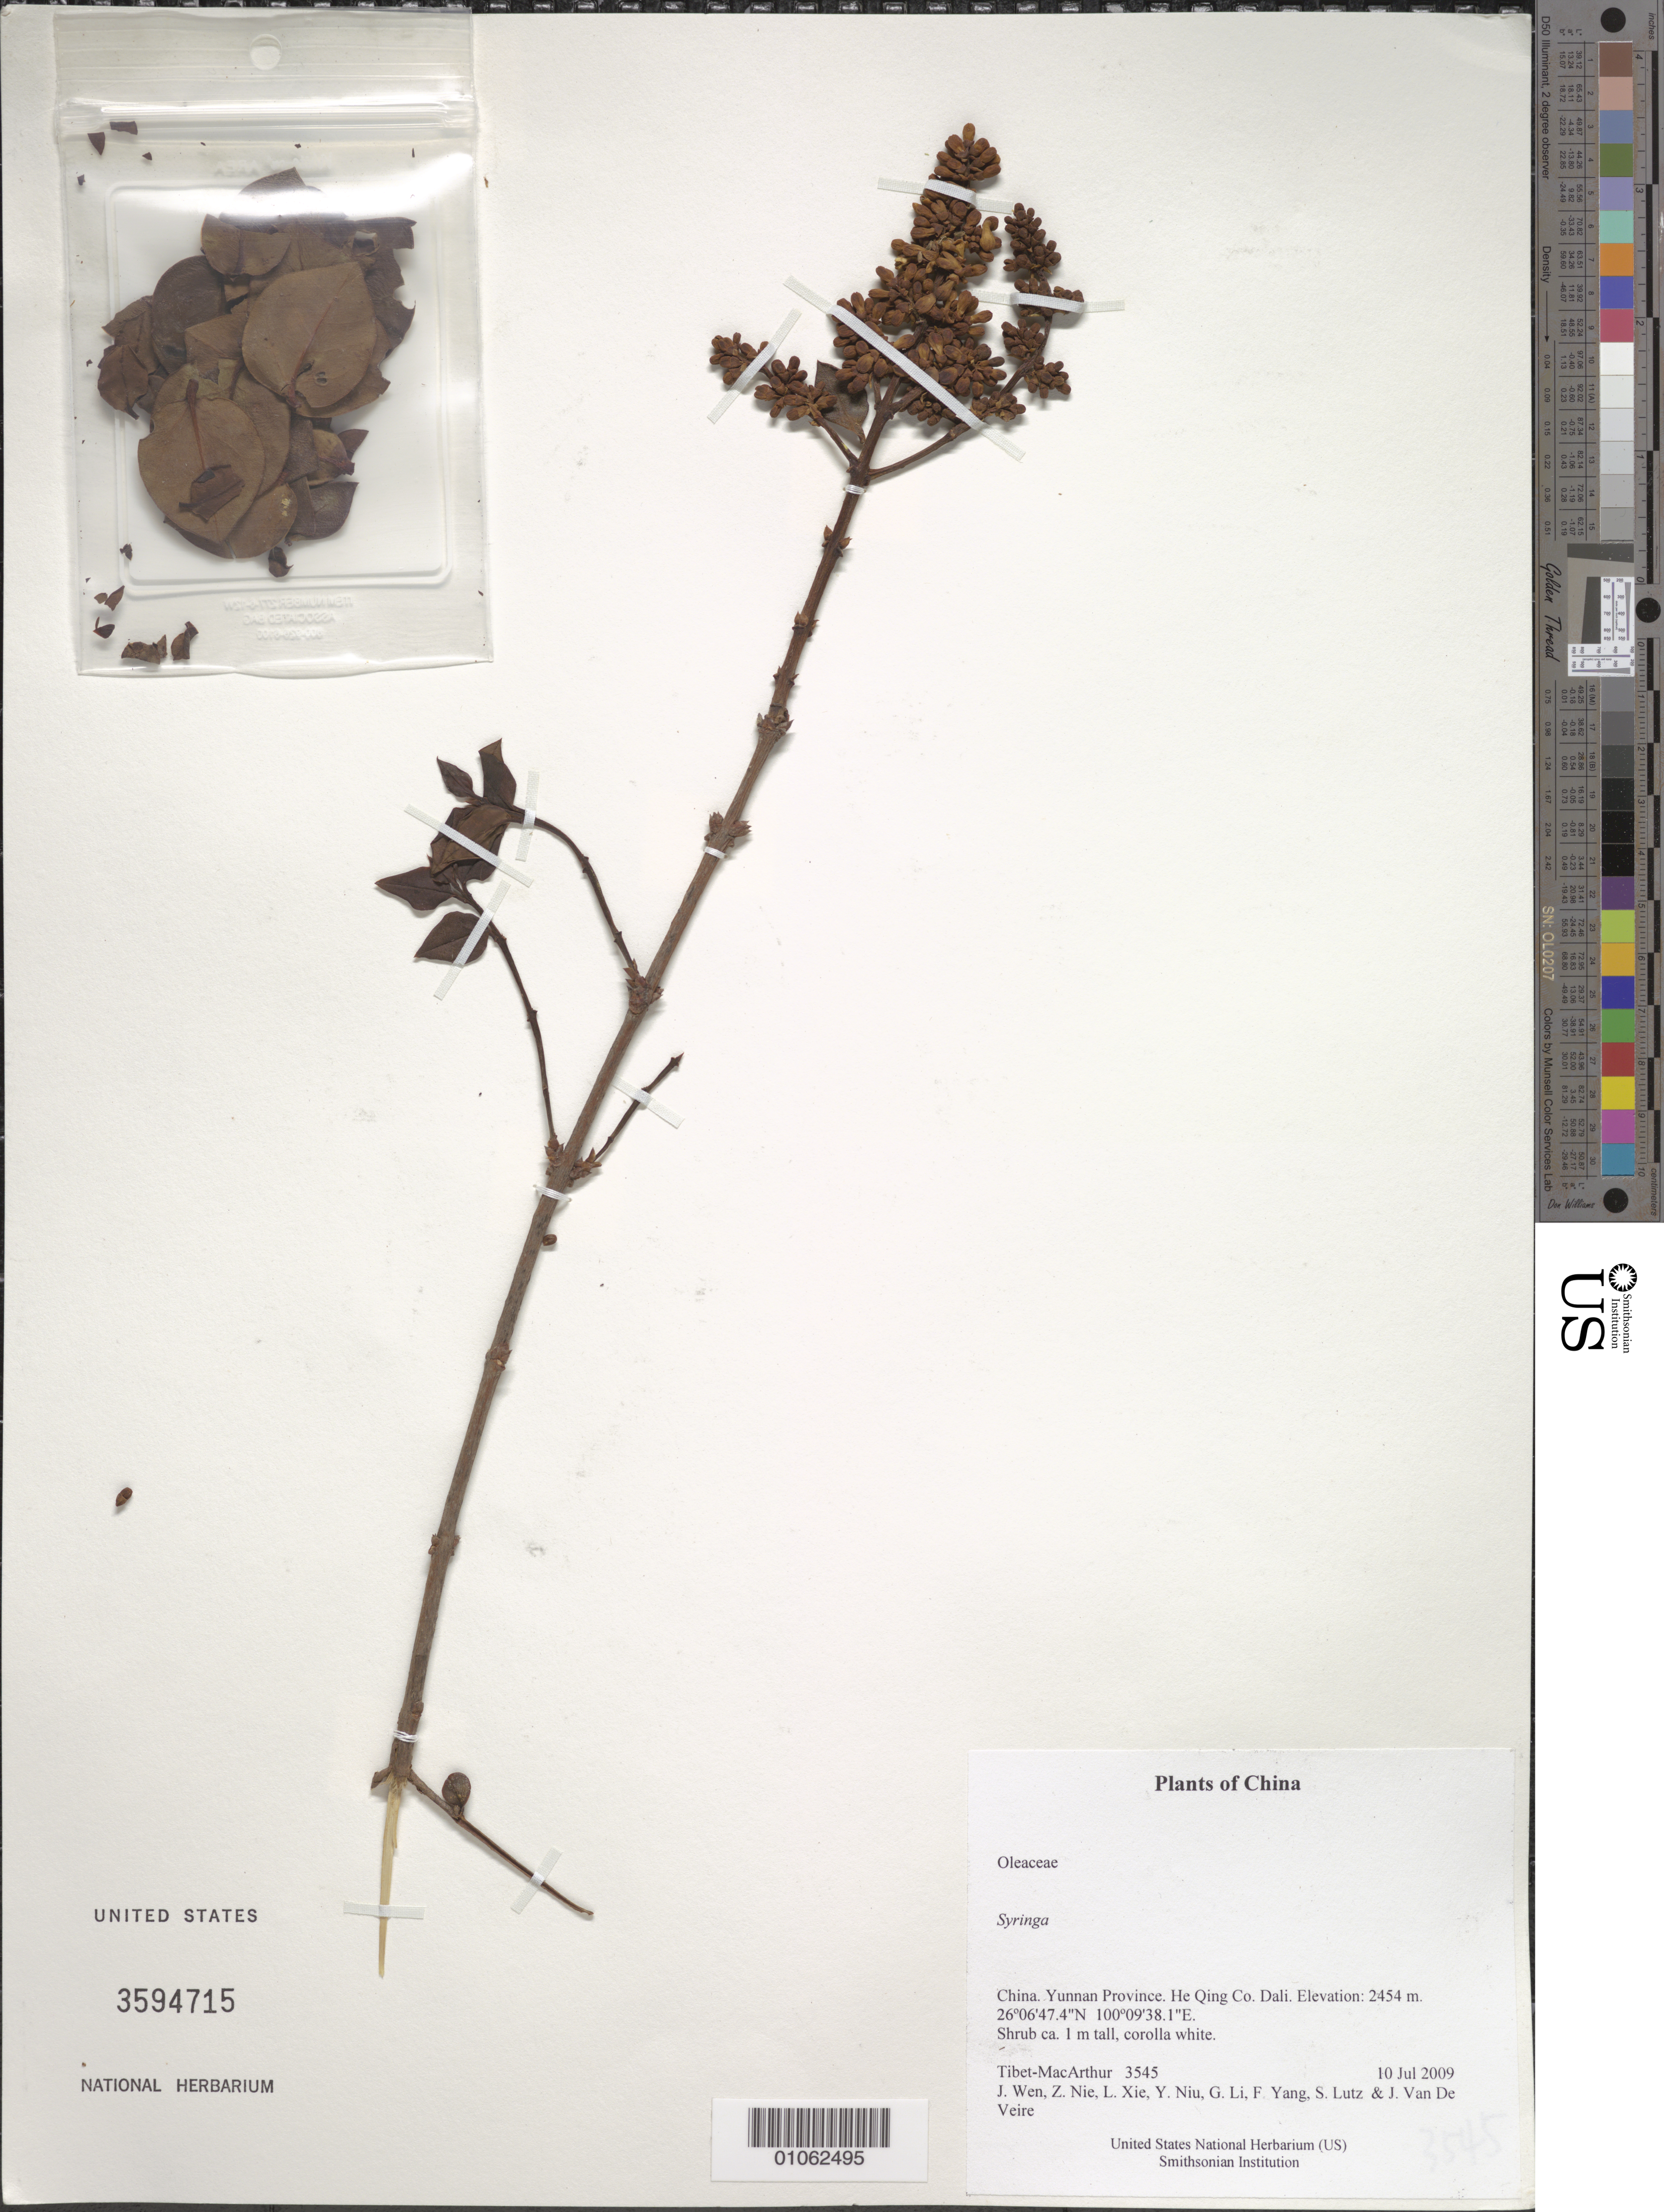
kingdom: Plantae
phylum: Tracheophyta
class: Magnoliopsida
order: Lamiales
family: Oleaceae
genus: Syringa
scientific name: Syringa sp.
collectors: Tibet-MacArthur, J. Wen, Z. Nie, L. Xie, Y. Niu, G. Li, F. Yang, S. Lutz & J. Van De Veire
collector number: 3545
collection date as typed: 10 Jul 2009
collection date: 2009-07-10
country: China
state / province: Yunnan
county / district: He Qing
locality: Dali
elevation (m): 2454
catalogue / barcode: US 3594715